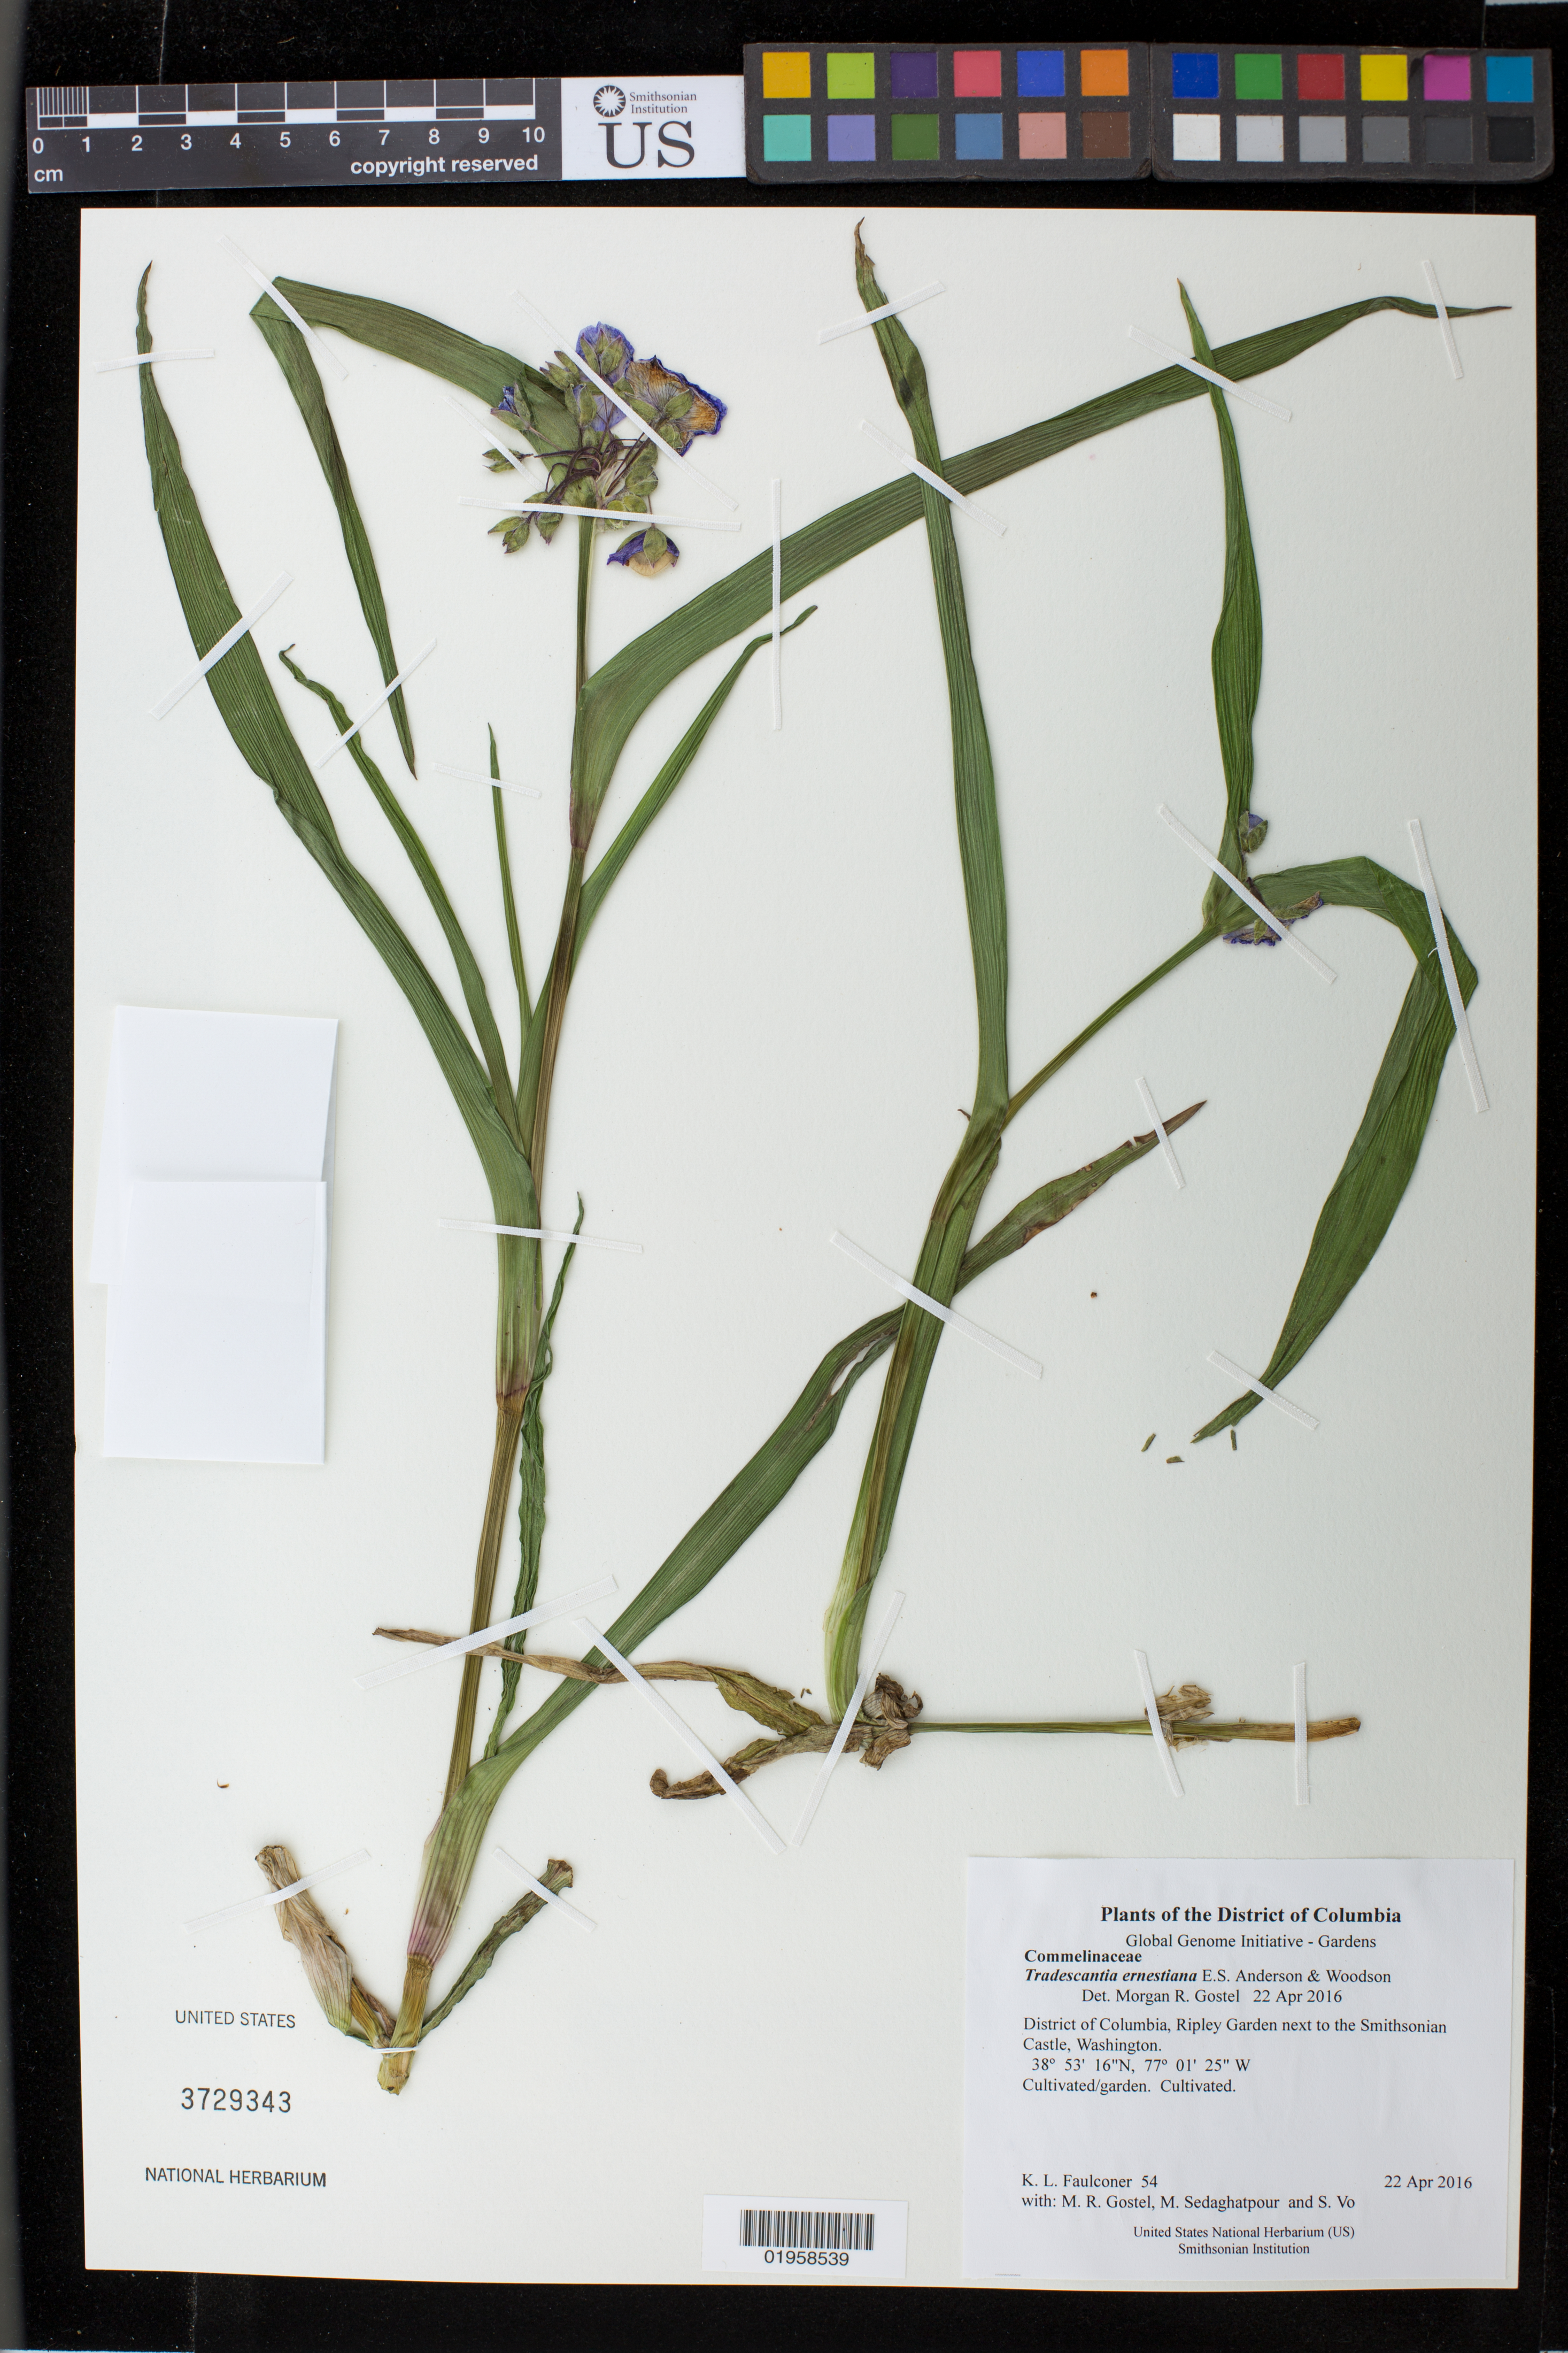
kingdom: Plantae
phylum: Tracheophyta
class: Liliopsida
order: Commelinales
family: Commelinaceae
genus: Tradescantia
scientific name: Tradescantia ernestiana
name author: E.S. Anderson & Woodson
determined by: Gostel, Morgan R., (BRIT), Botanical Research Institute of Texas (UNITED STATES)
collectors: K. L. Faulconer, M. R. Gostel, M. Sedaghatpour & S. Vo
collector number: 54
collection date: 2016-04-22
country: United States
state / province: District of Columbia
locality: Ripley Garden next to the Smithsonian Castle, Washington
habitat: Cultivated/garden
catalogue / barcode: US 3729343